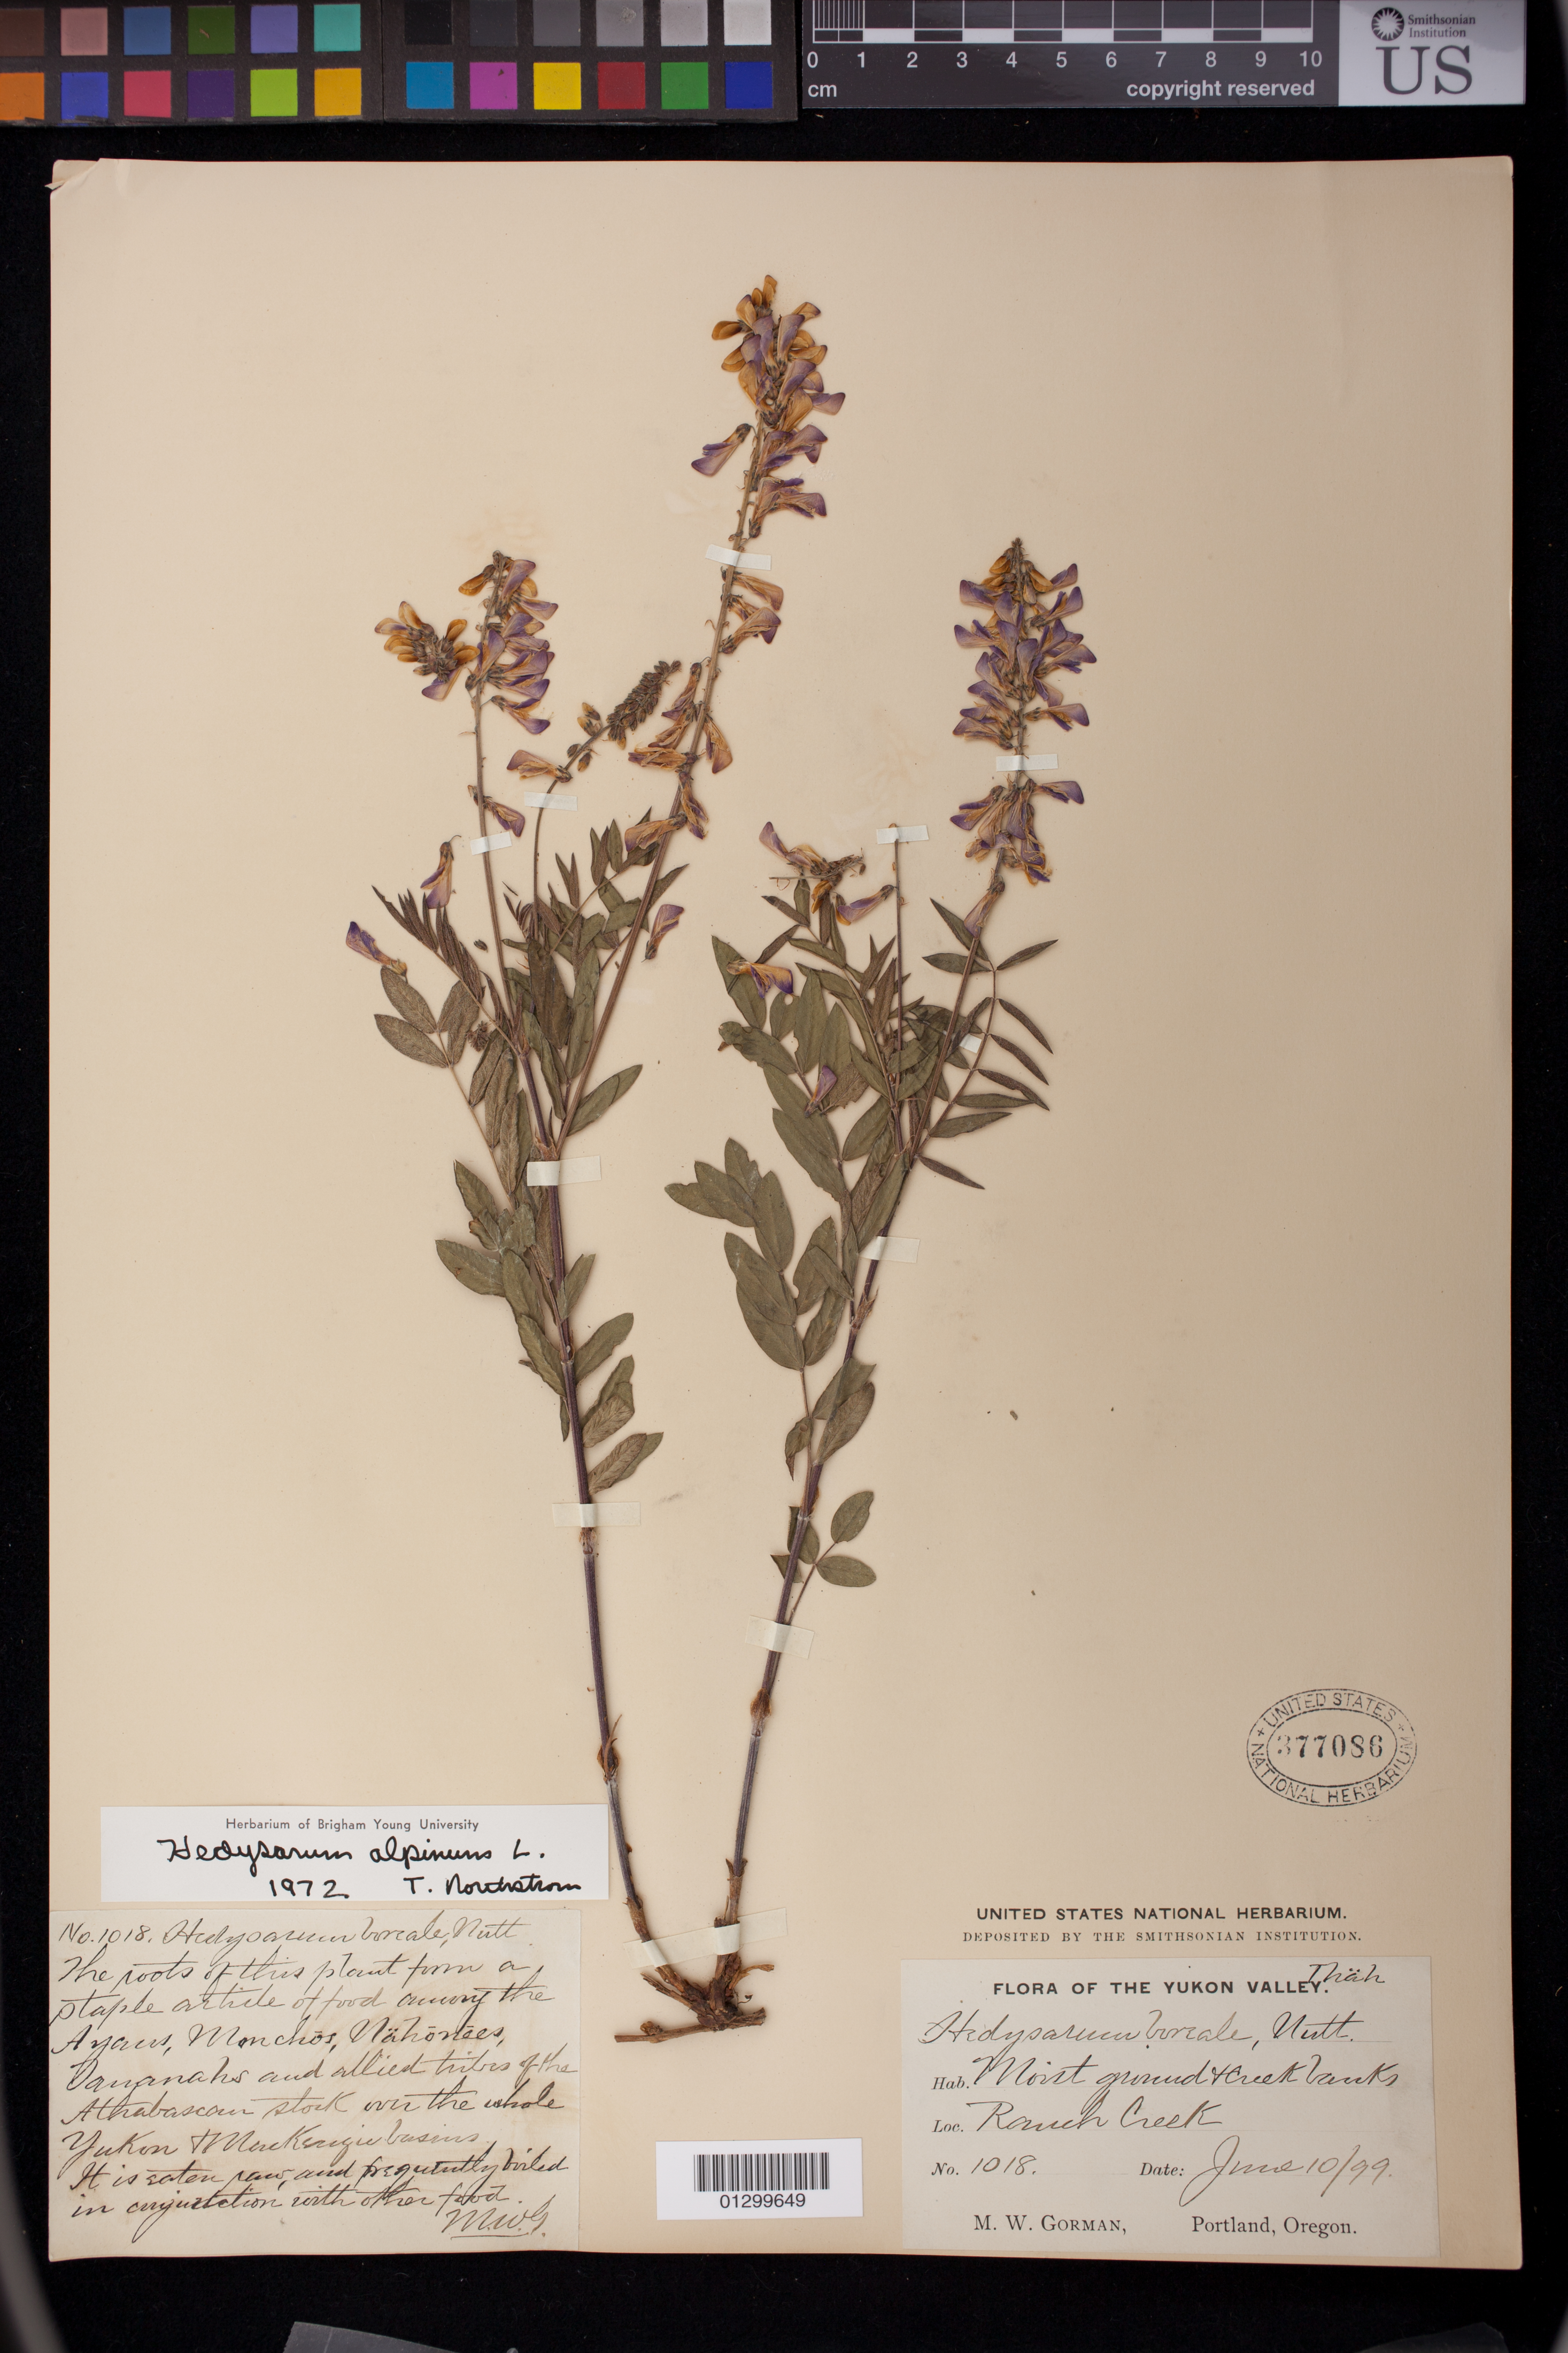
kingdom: Plantae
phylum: Tracheophyta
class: Magnoliopsida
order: Fabales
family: Fabaceae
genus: Hedysarum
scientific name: Hedysarum alpinum var. americanum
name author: Michx. ex Pursh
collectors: M. W. Gorman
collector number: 1018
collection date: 1899-06-10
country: Canada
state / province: British Columbia / Yukon Territory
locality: Ranch Creek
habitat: Moist ground and creek banks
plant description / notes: The roots of this plant form a staple article of food among the Ayaus, Monchos, Nahonees,Dananahs and allied tribes of the Athabascan stock on the whole Yukon and MacKenzie basins. It is eaten raw and frequently boiled in conjunction with other food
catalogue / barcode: US 377086